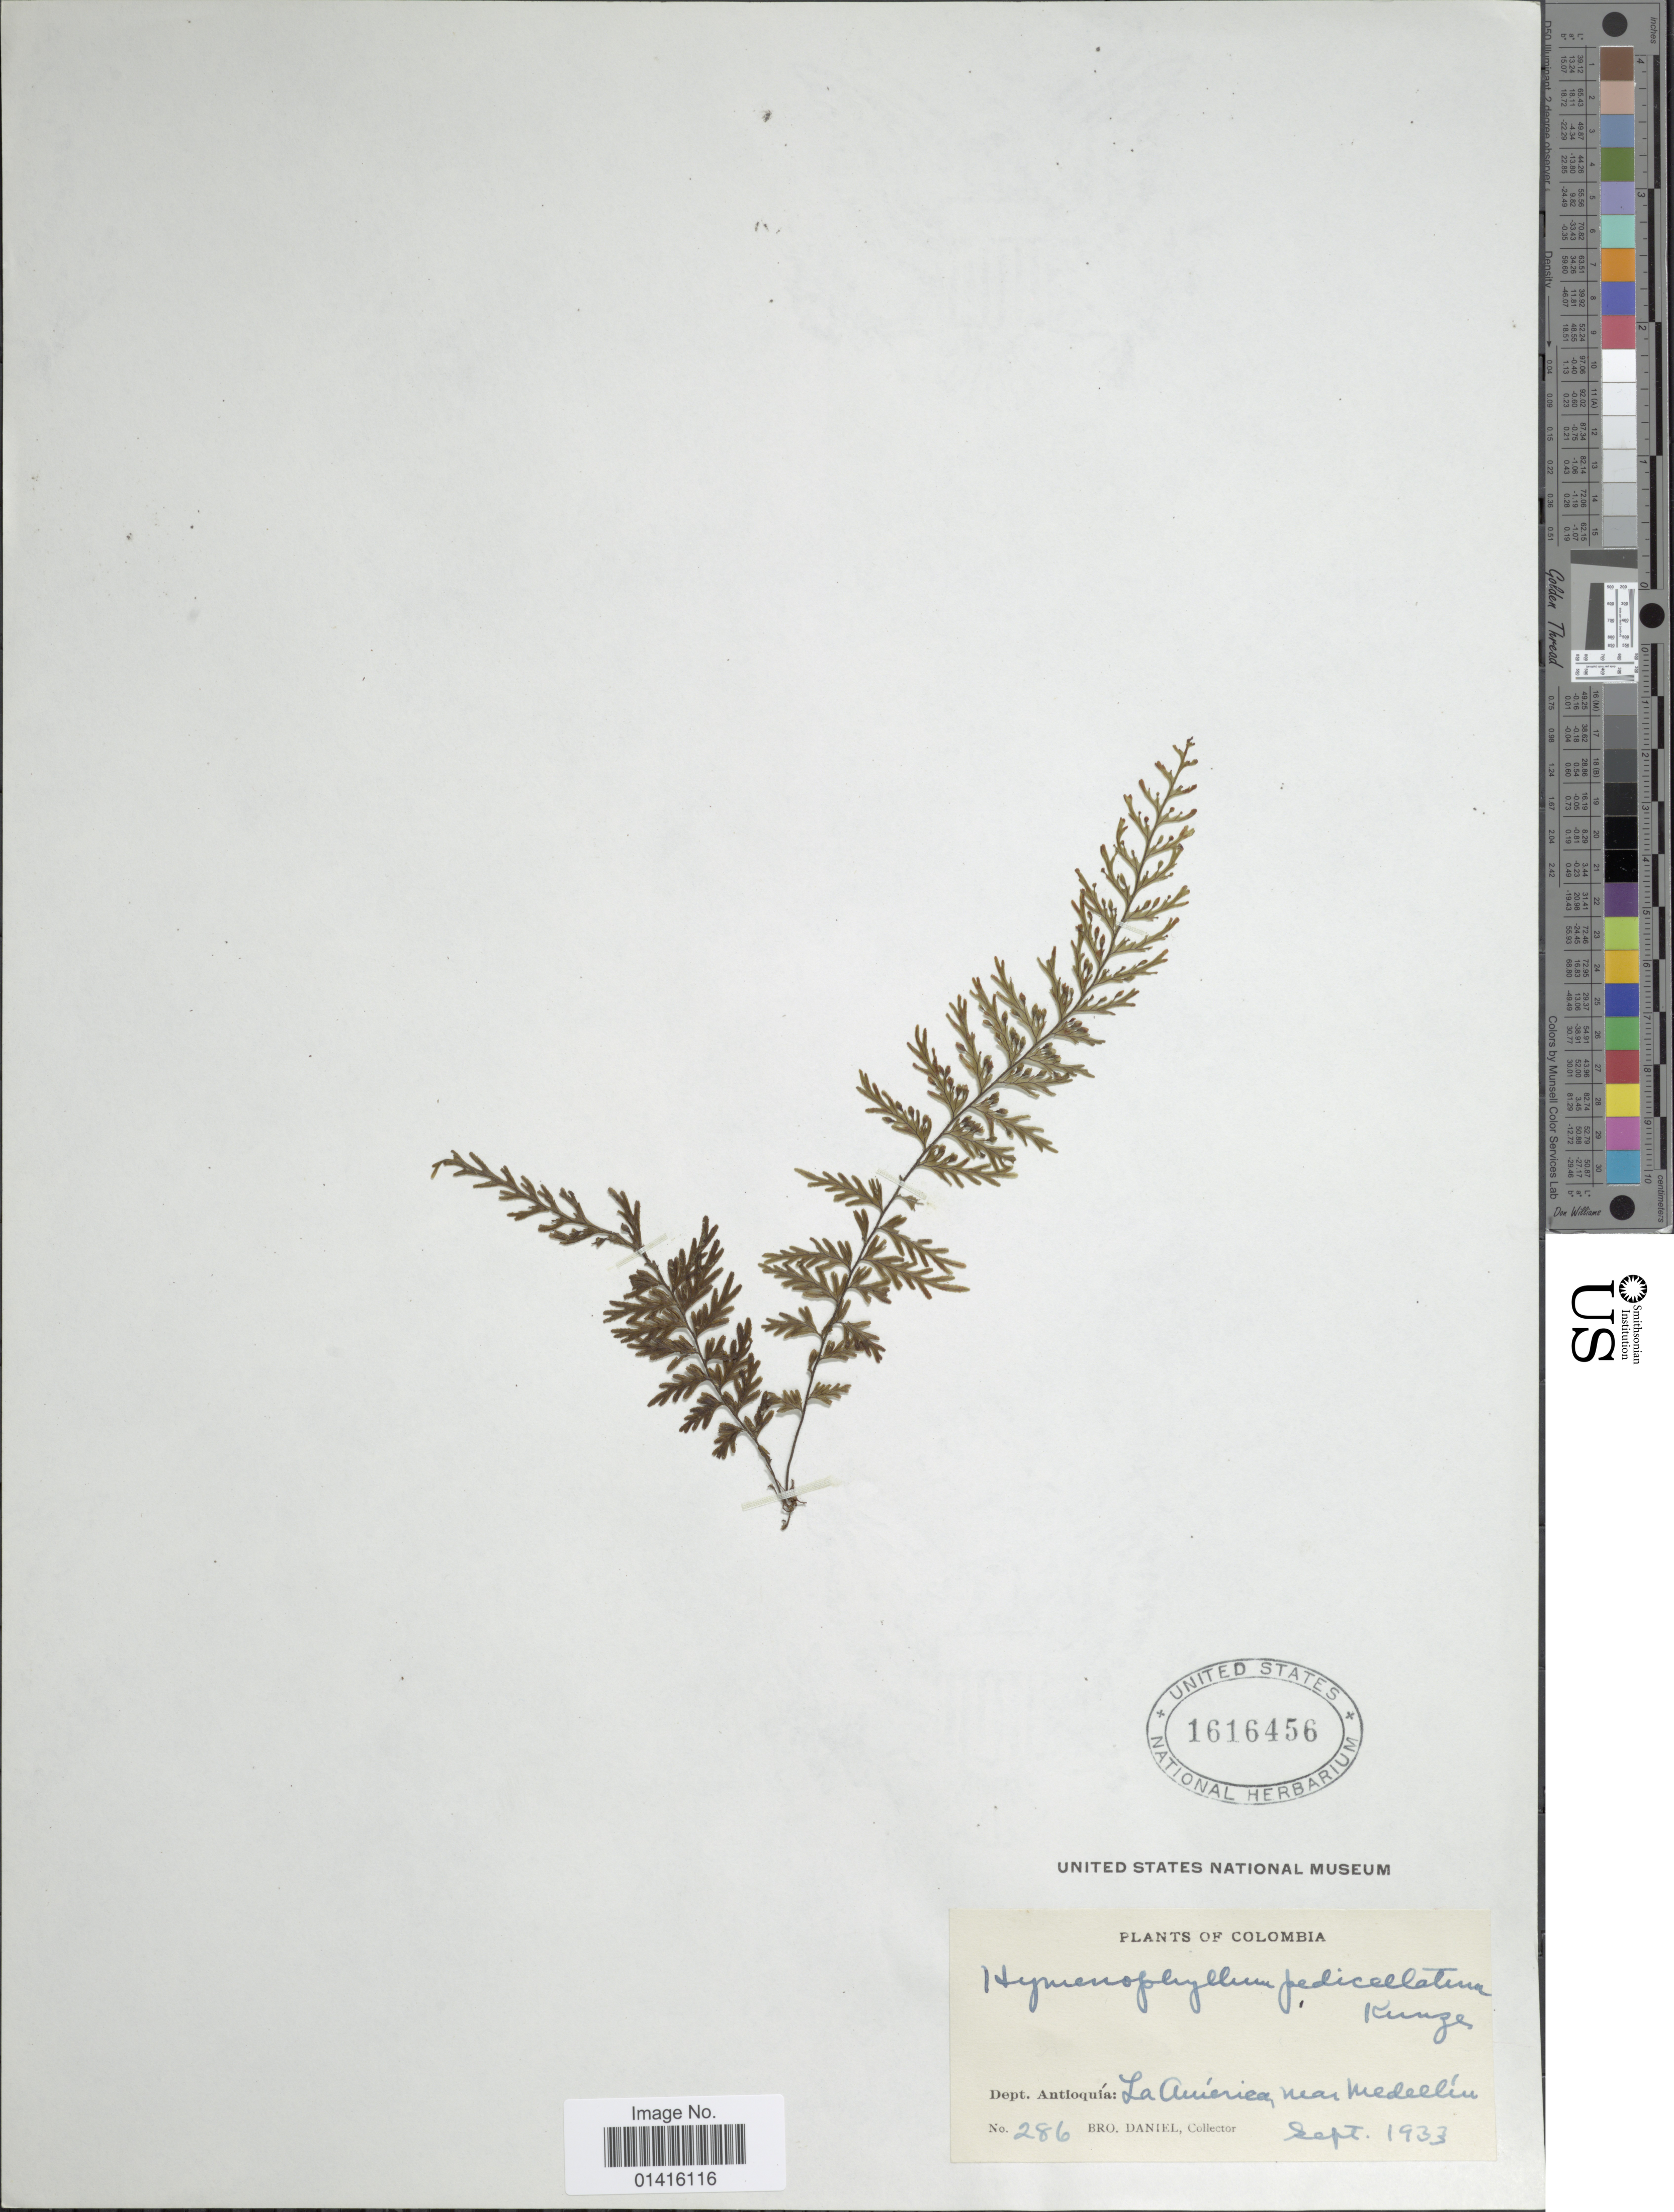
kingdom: Plantae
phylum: Tracheophyta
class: Polypodiopsida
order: Hymenophyllales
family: Hymenophyllaceae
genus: Hymenophyllum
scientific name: Hymenophyllum fucoides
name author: (Sw.) Sw.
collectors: Bro. Daniel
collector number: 286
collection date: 1933-09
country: Colombia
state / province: Antioquia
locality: Dept. Antioquía: La América near Medellin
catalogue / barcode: US 1616456